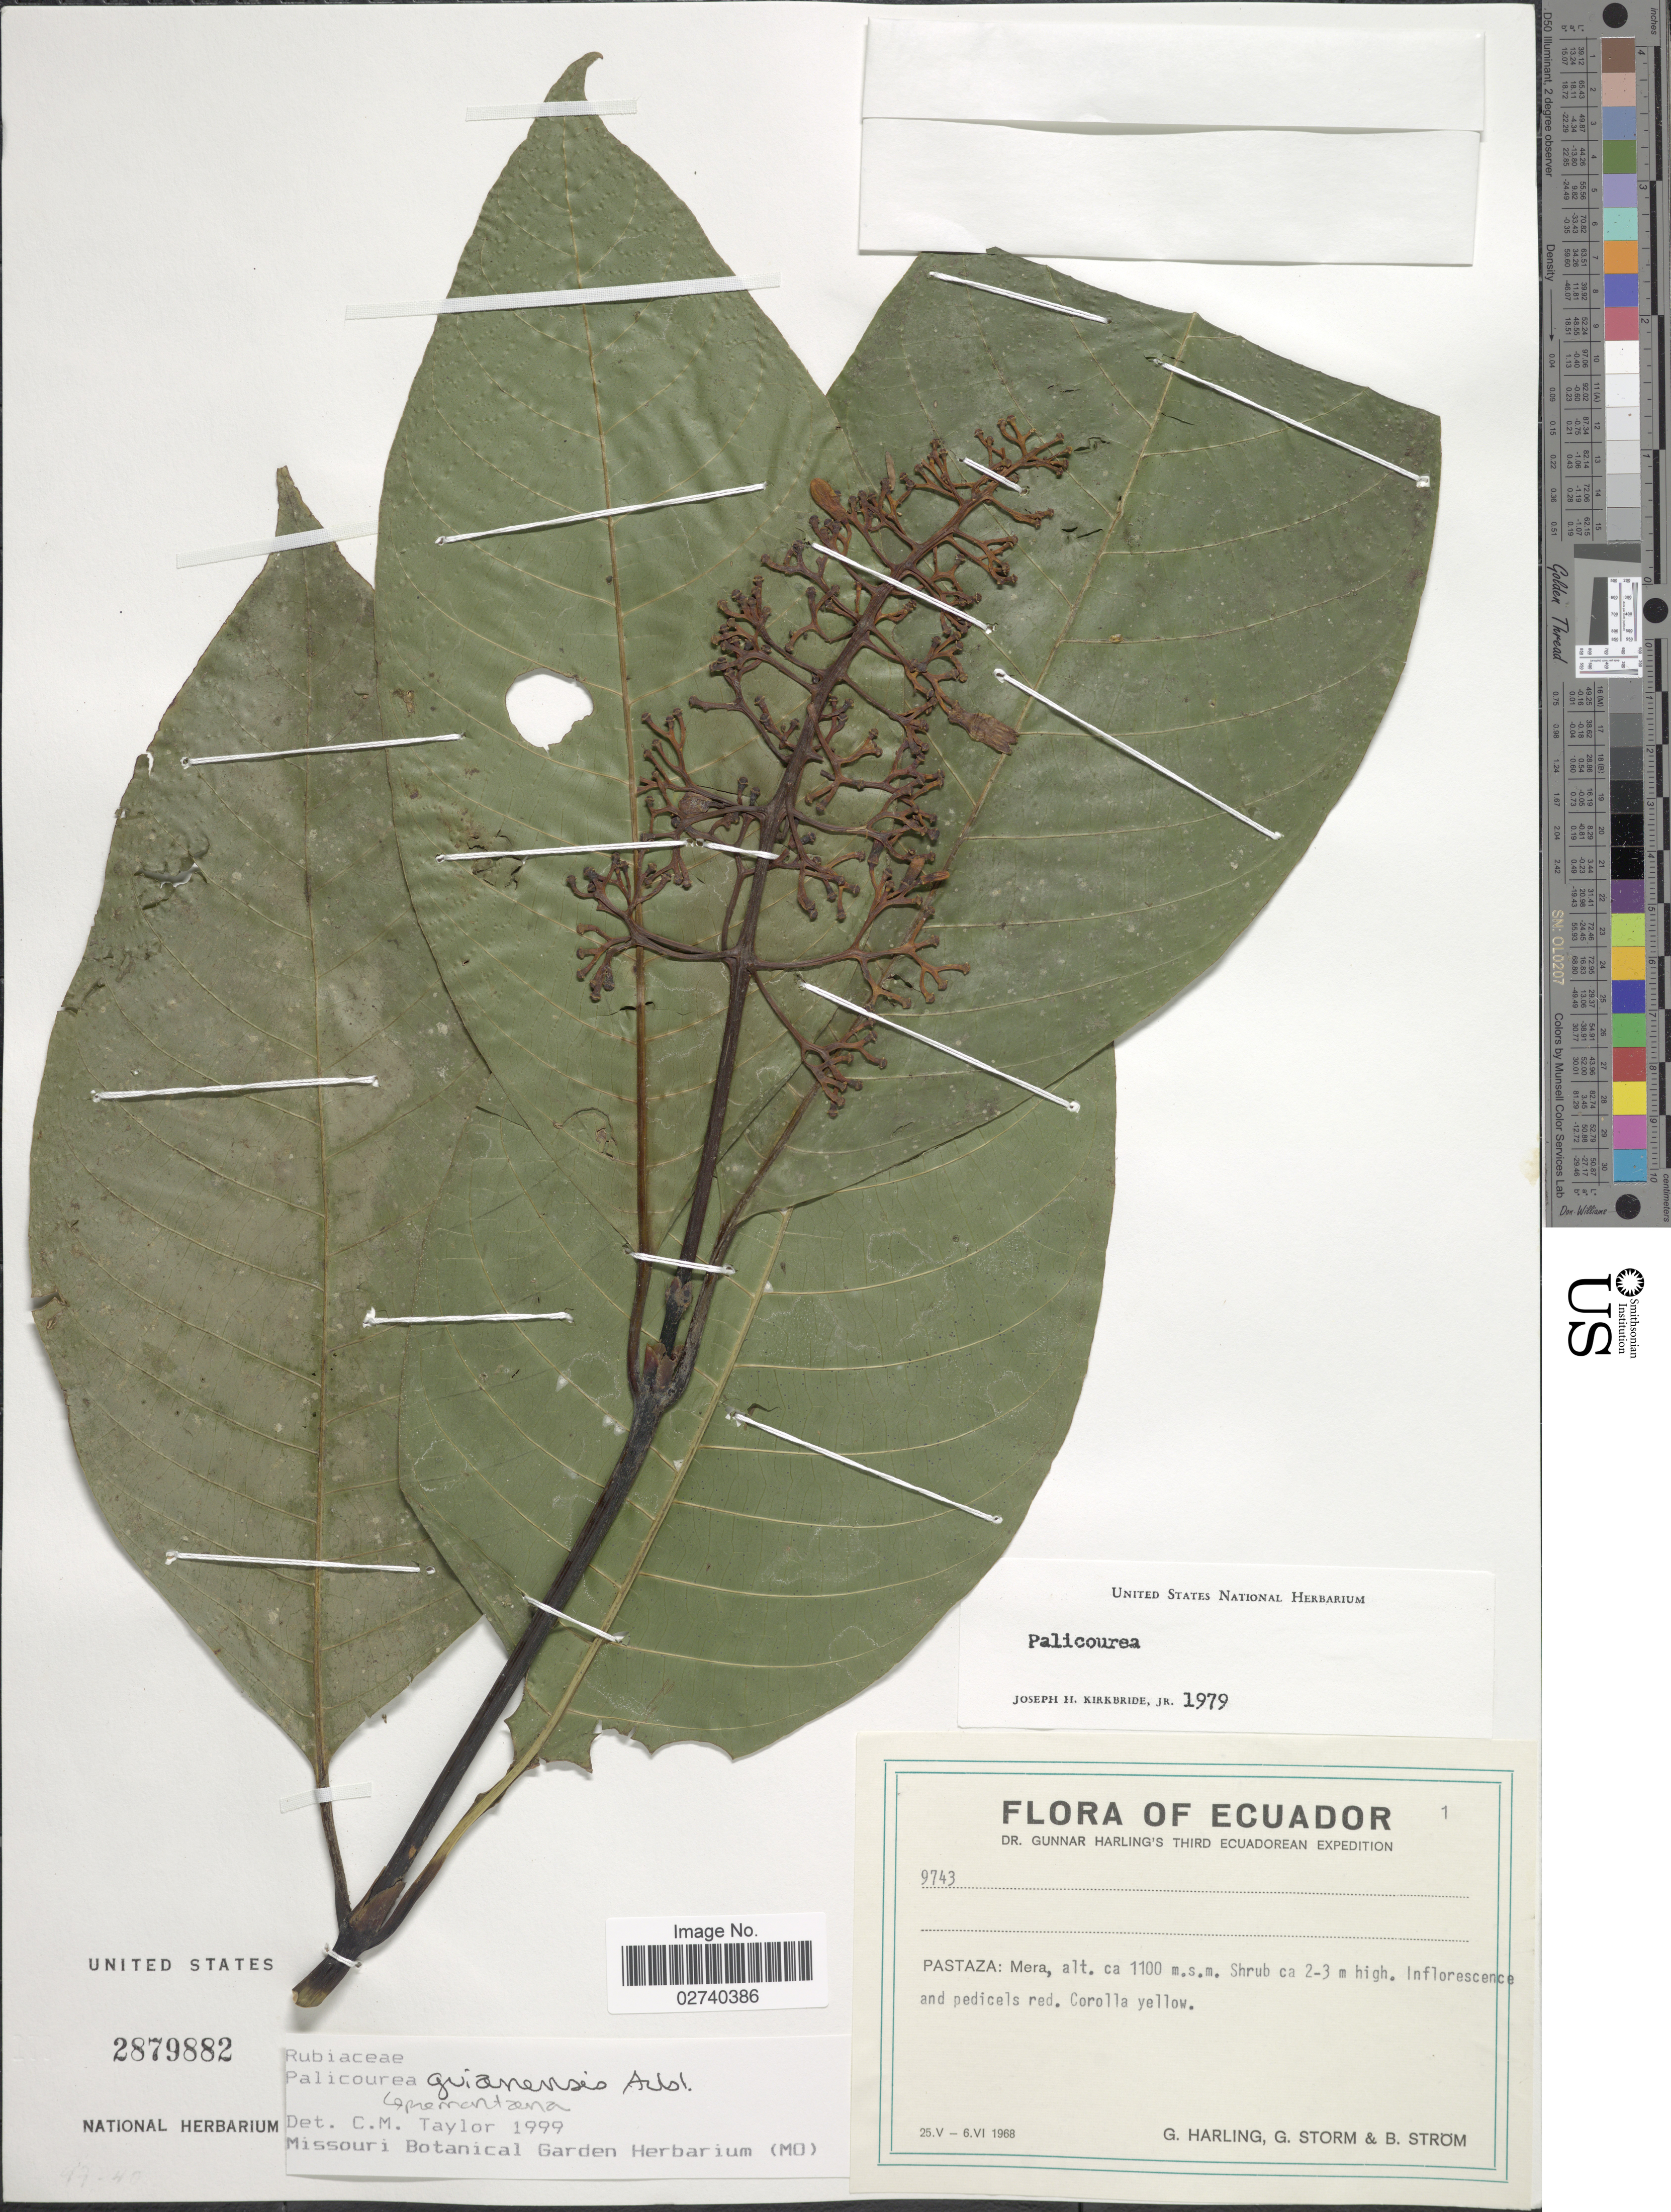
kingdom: Plantae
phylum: Tracheophyta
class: Magnoliopsida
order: Gentianales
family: Rubiaceae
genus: Palicourea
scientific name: Palicourea premontana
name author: C.M. Taylor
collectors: G. Harling, G. Storm & B. Ström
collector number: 9743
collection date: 1968-05-25/1968-06-06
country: Ecuador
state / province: Pastaza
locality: Mera.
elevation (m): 1100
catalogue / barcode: US 2879882